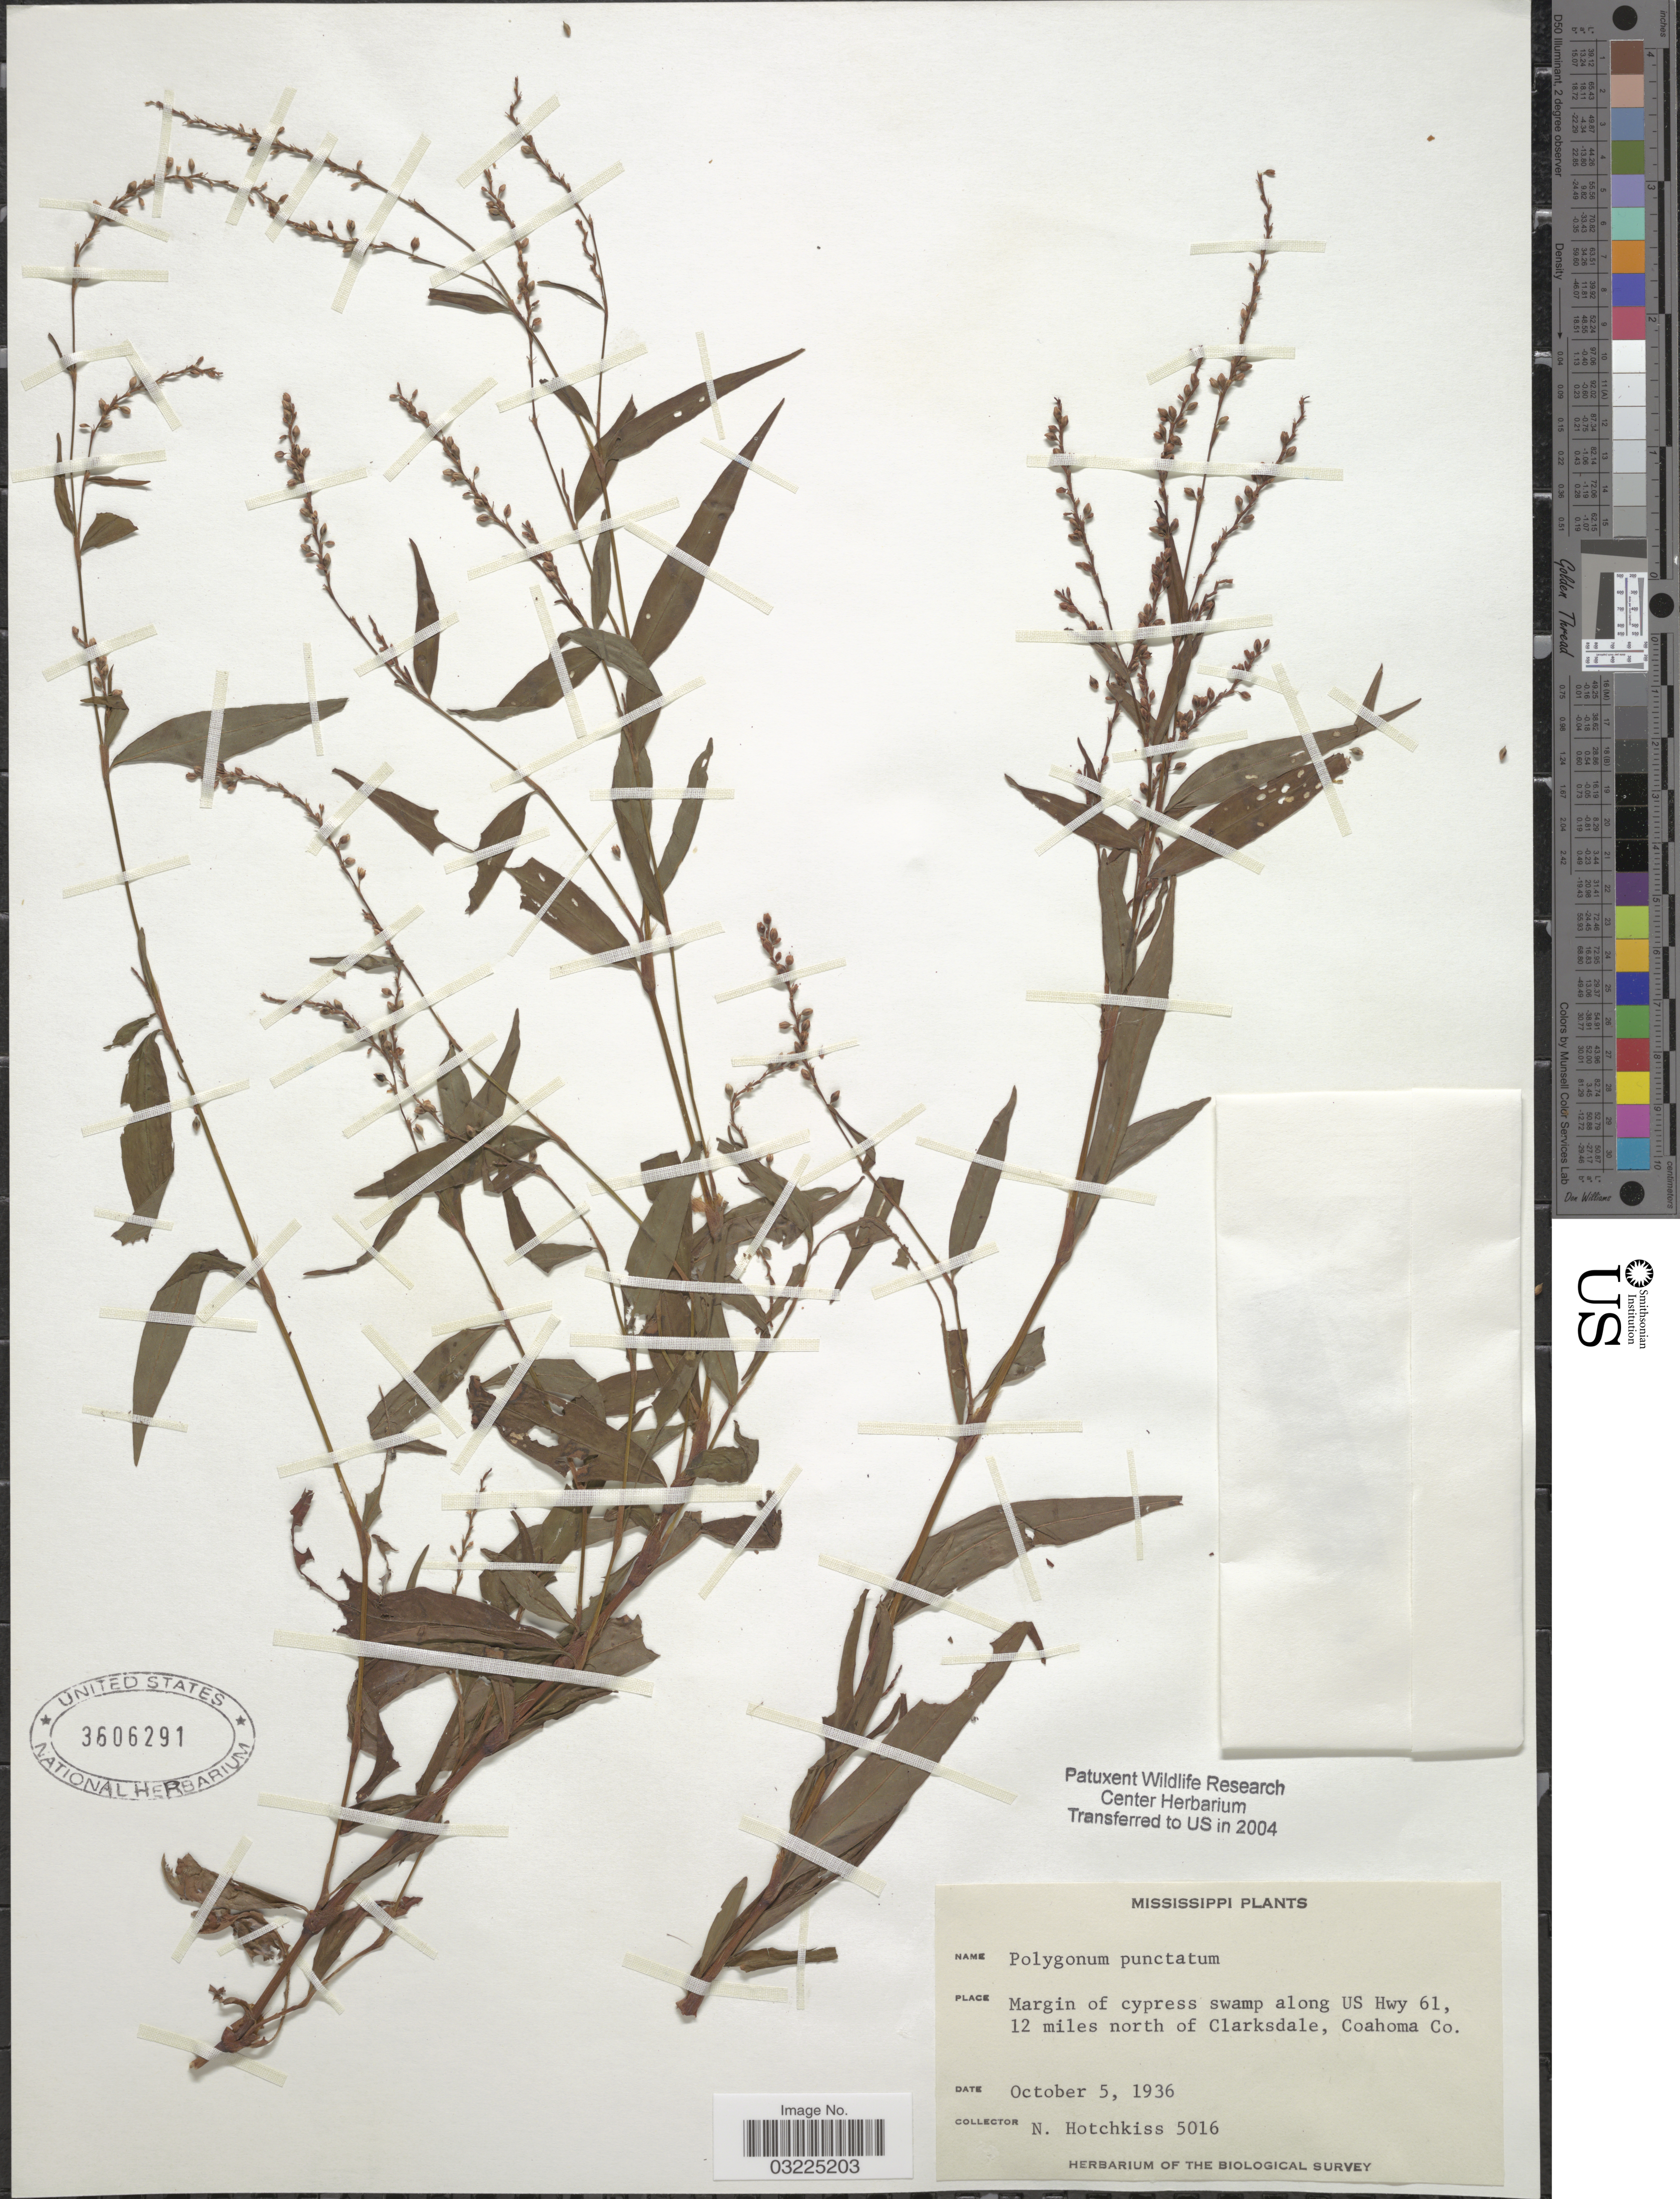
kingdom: Plantae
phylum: Tracheophyta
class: Magnoliopsida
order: Caryophyllales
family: Polygonaceae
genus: Persicaria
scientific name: Persicaria punctata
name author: (Elliott) Small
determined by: Atha, D. E.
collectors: N. Hotchkiss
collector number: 5016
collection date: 1936-10-05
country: United States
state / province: Mississippi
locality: Margin of cypress swamp along US Hwy 61, 12 miles north of Clarksdale, Coahoma Co.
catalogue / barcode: US 3606291